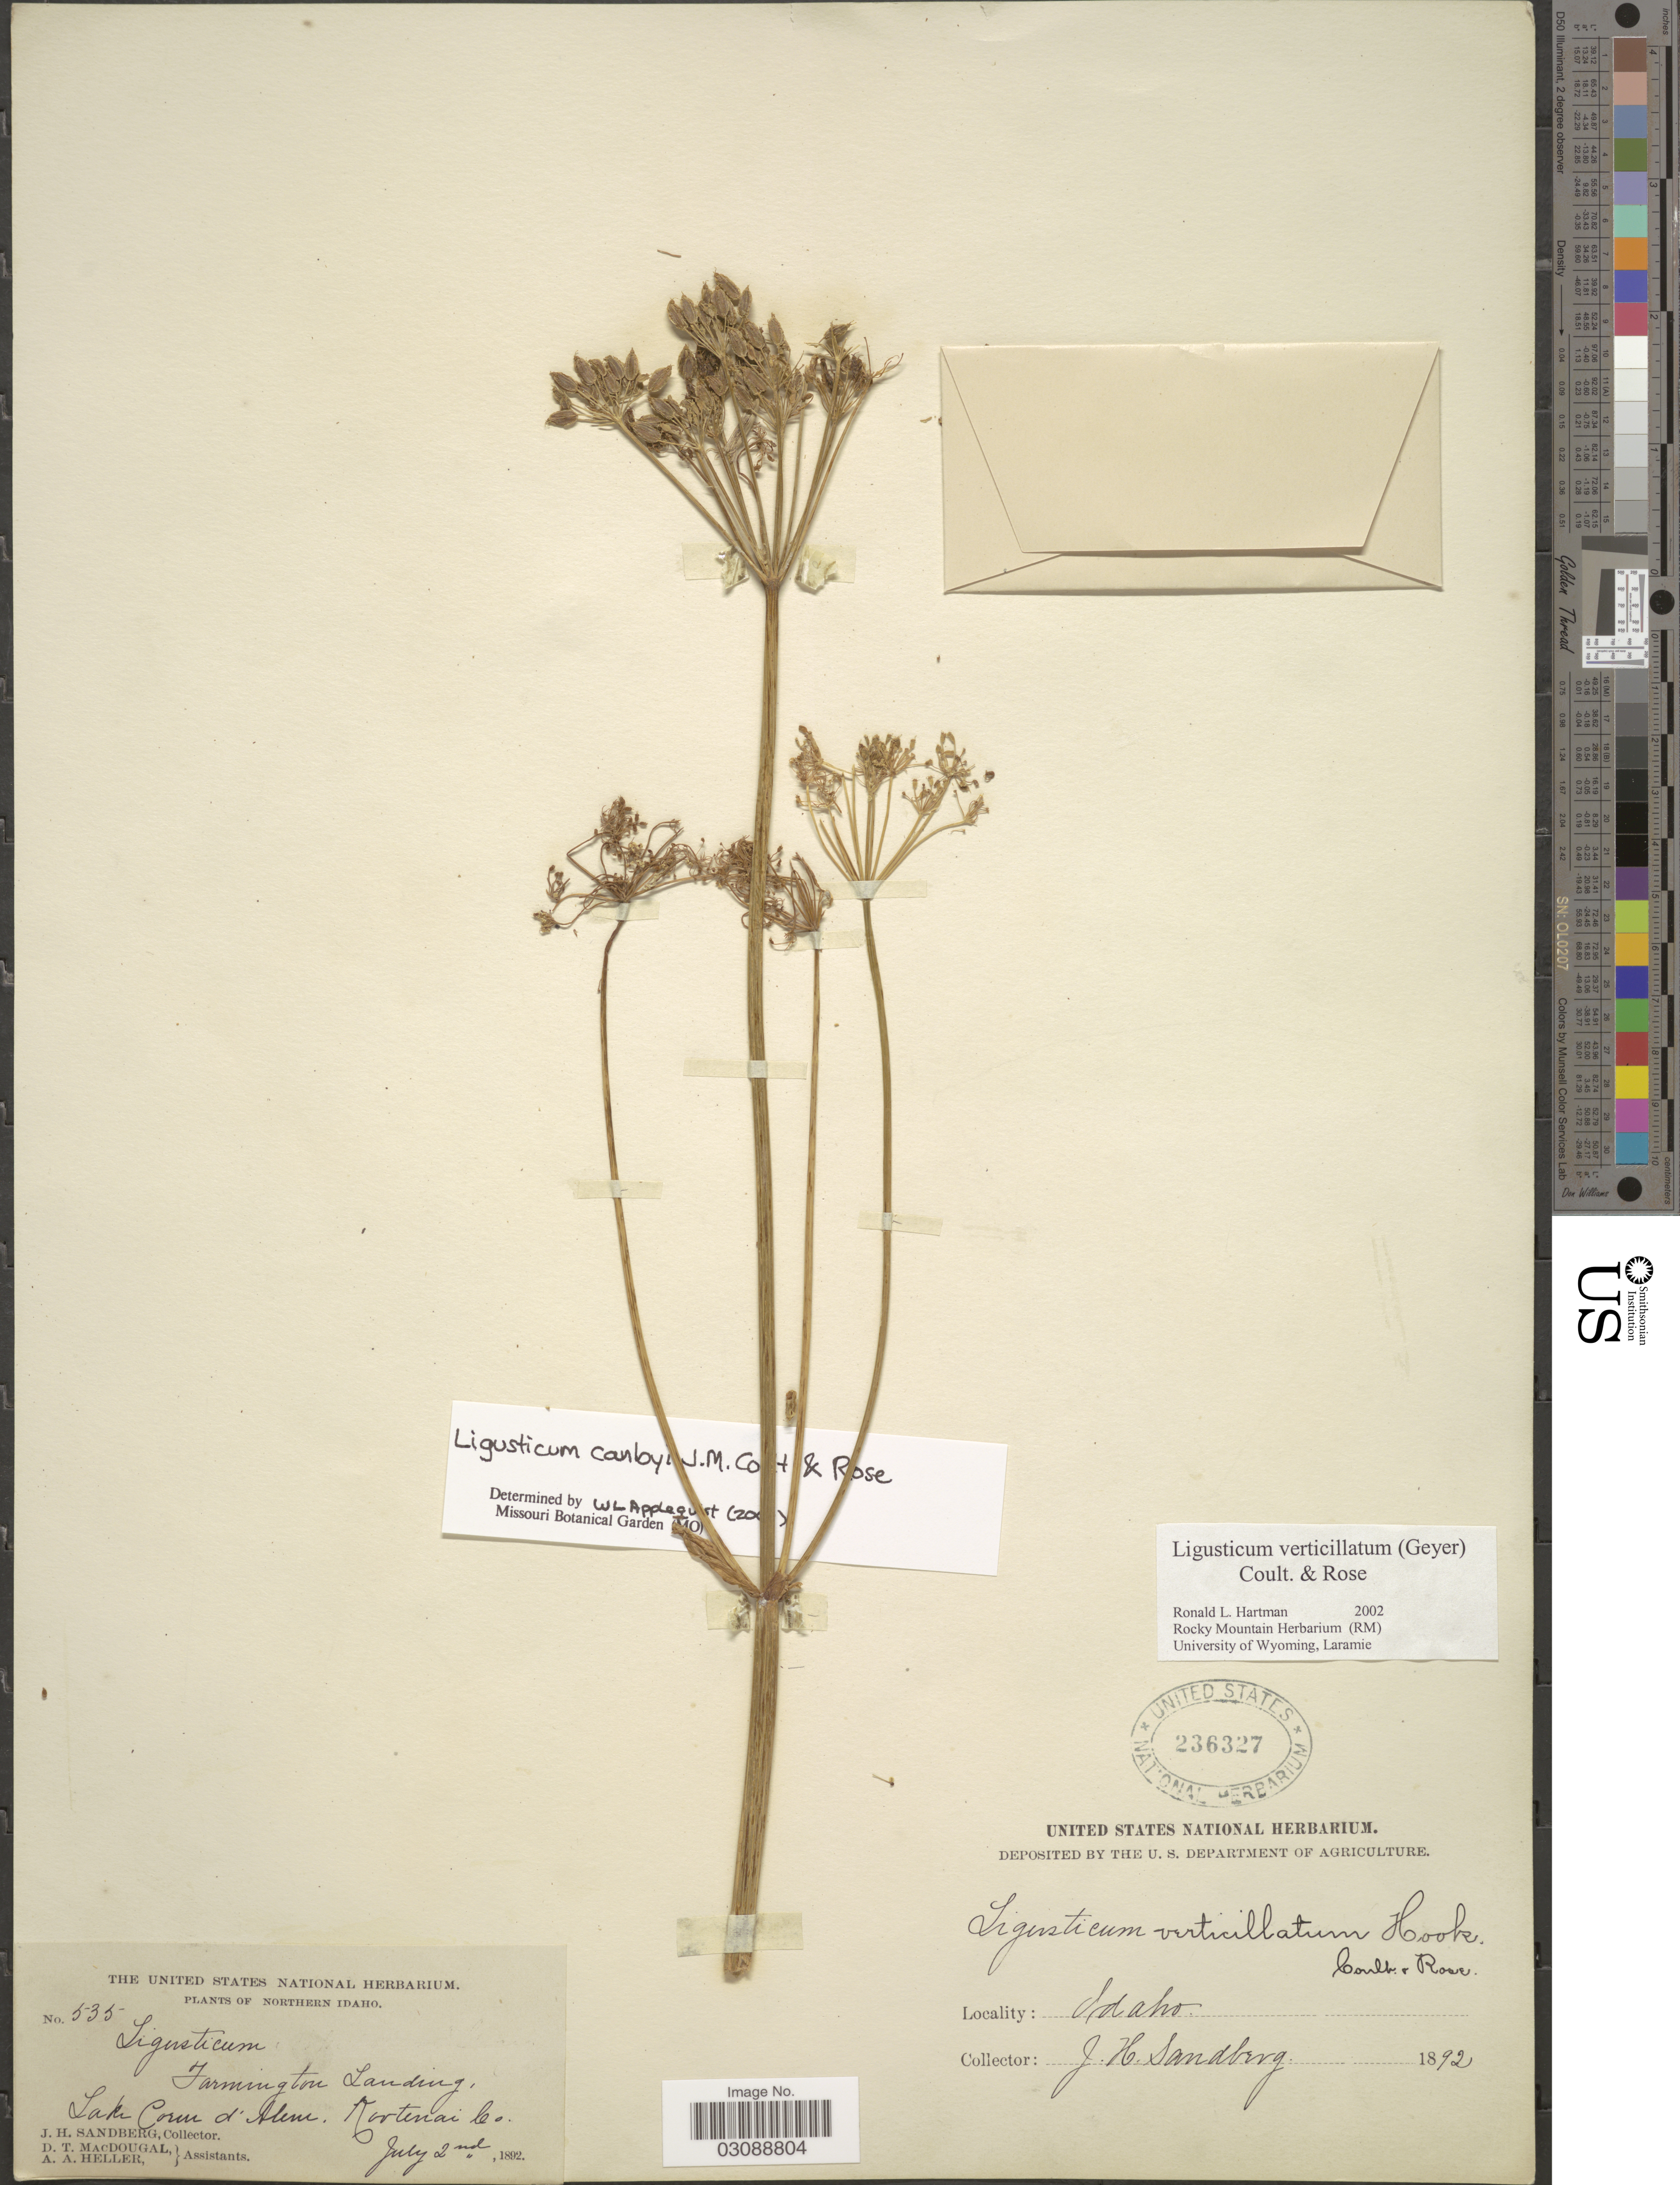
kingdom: Plantae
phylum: Tracheophyta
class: Magnoliopsida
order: Apiales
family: Apiaceae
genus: Ligusticum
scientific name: Ligusticum canbyi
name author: J.M. Coult. & Rose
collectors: J. H. Sandberg, D. T. MacDougal & A. A. Heller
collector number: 535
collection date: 1892-07-02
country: United States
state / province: Idaho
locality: Northern Idaho. Lake Coeur d'Alene. Kootenai Co.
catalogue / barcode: US 236327